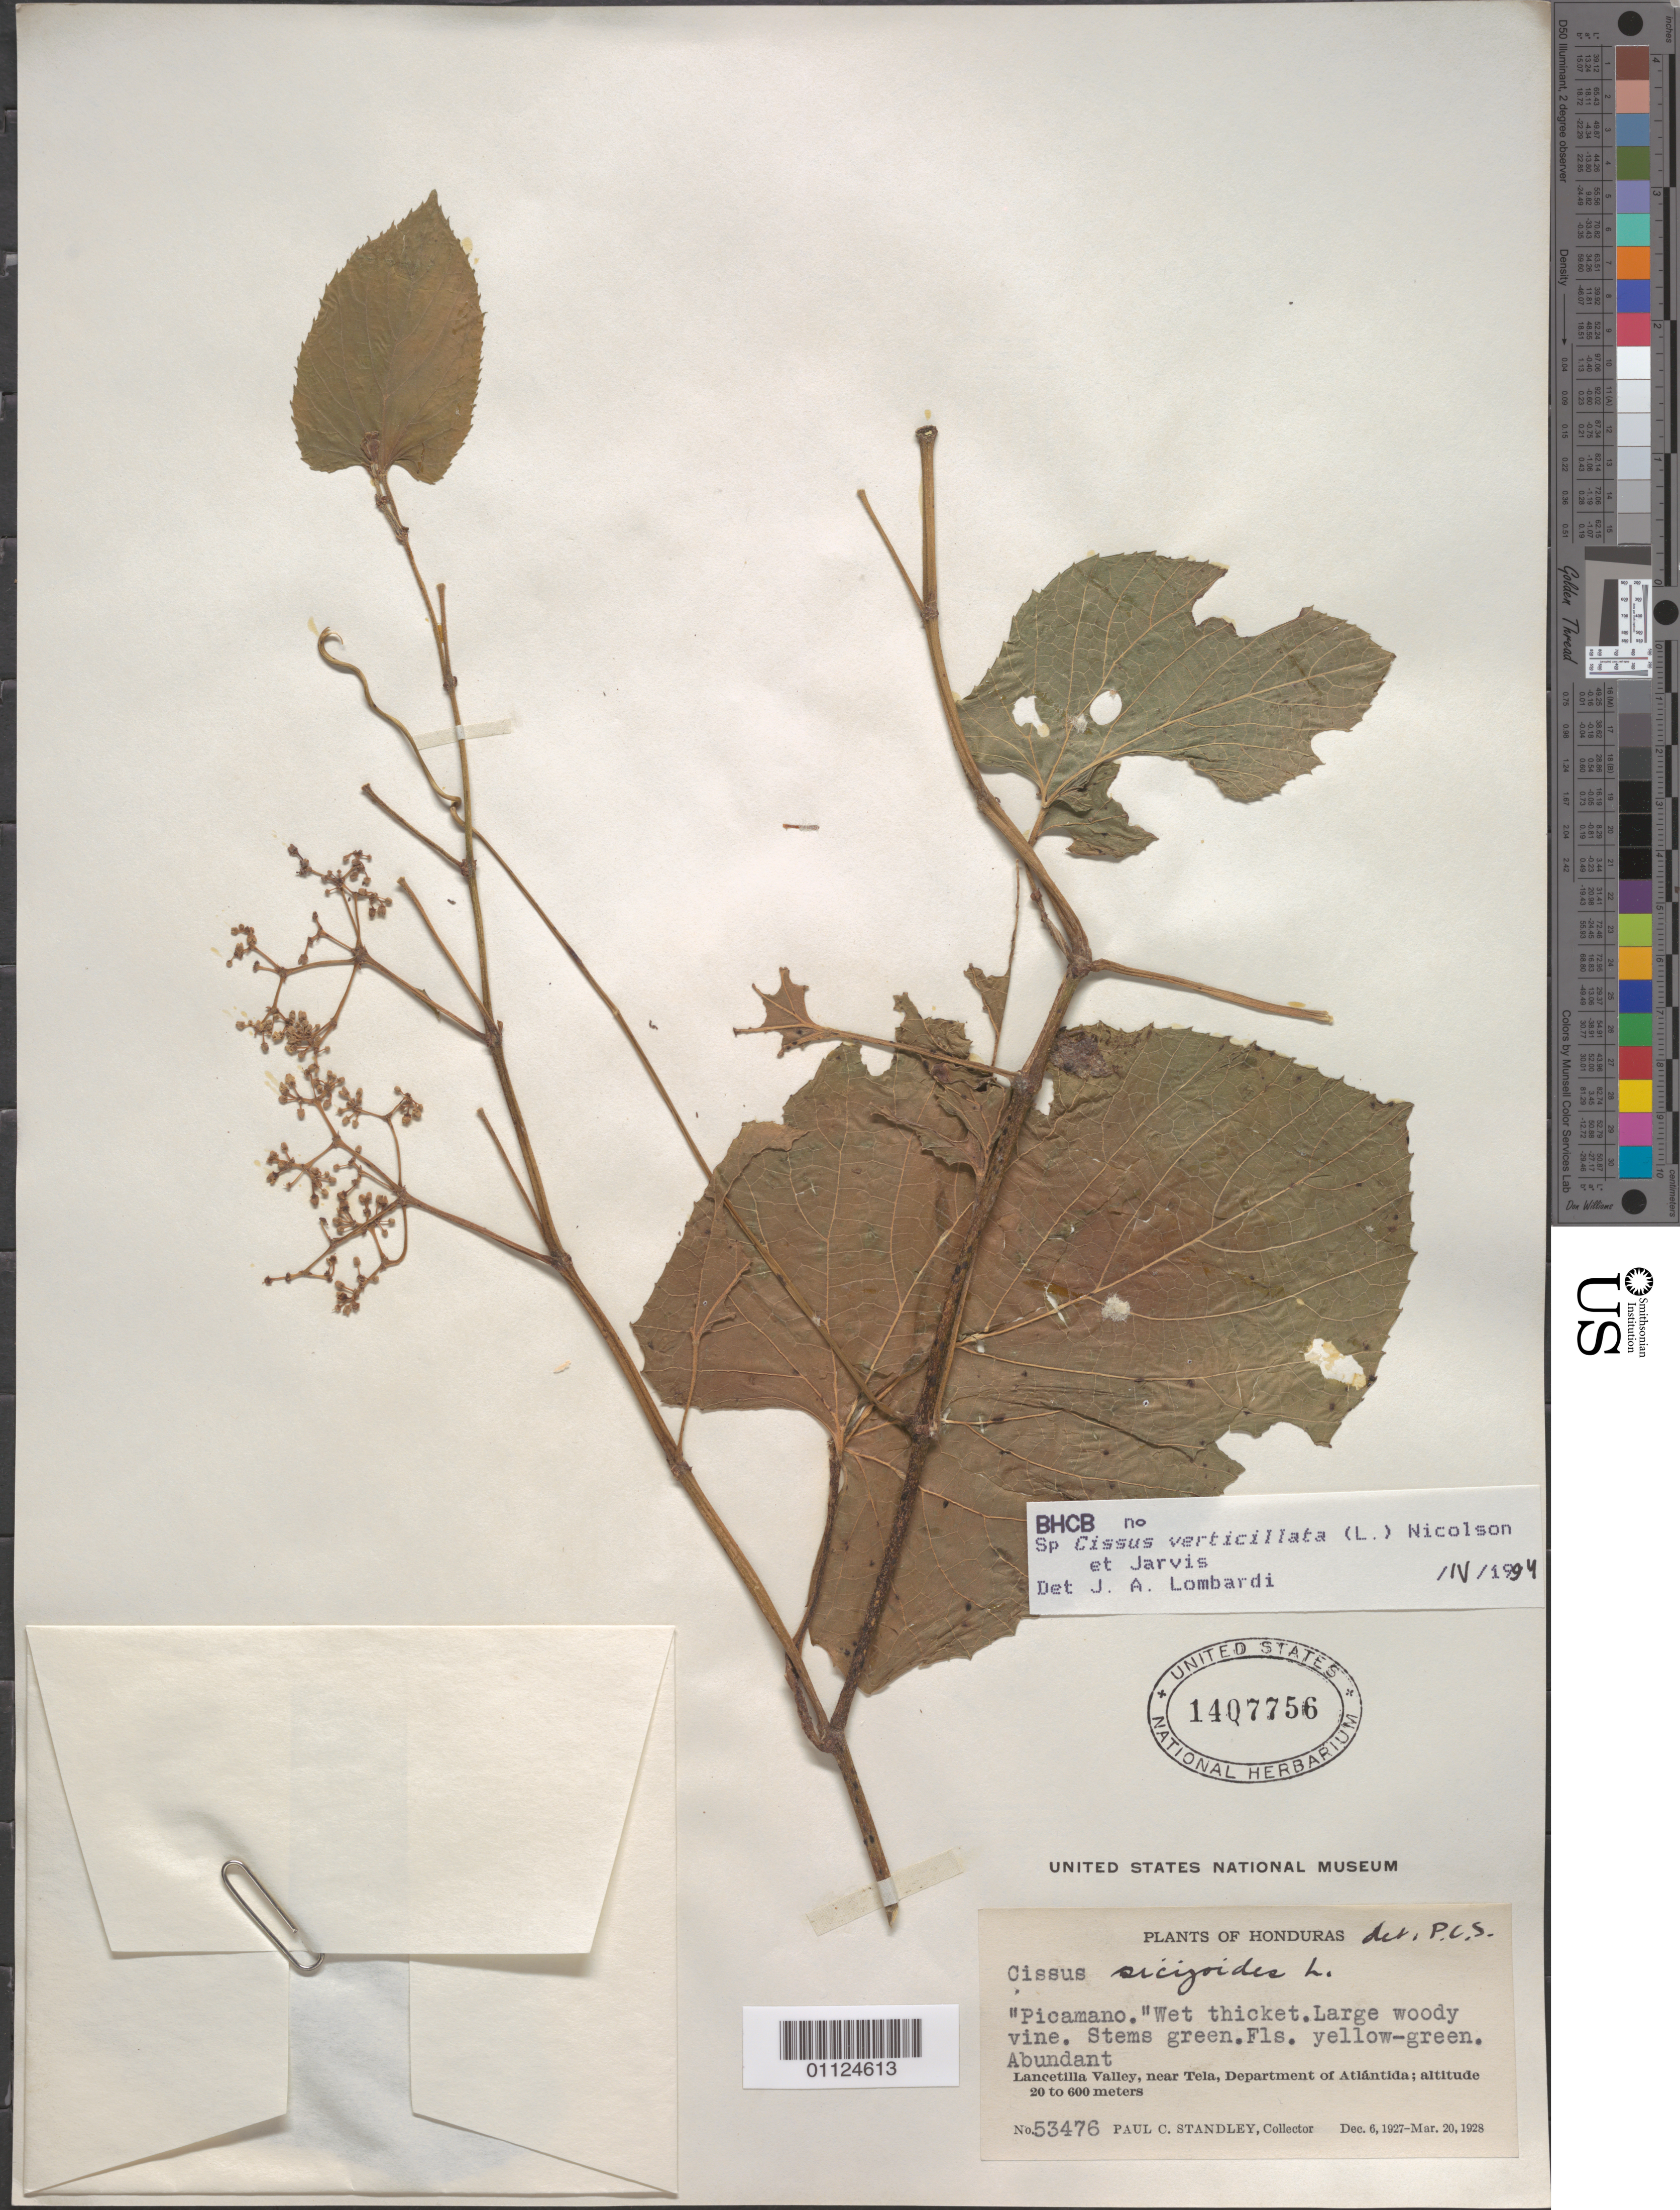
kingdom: Plantae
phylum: Tracheophyta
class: Magnoliopsida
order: Vitales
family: Vitaceae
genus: Cissus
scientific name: Cissus verticillata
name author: (L.) Nicolson & C.E. Jarvis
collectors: P. C. Standley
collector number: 53476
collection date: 1927-12-06/1928-03-20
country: Honduras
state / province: Atlántida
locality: Lancetilla Valley, near Tela.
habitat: Wet thicket. Large woody vine.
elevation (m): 20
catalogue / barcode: US 1407756